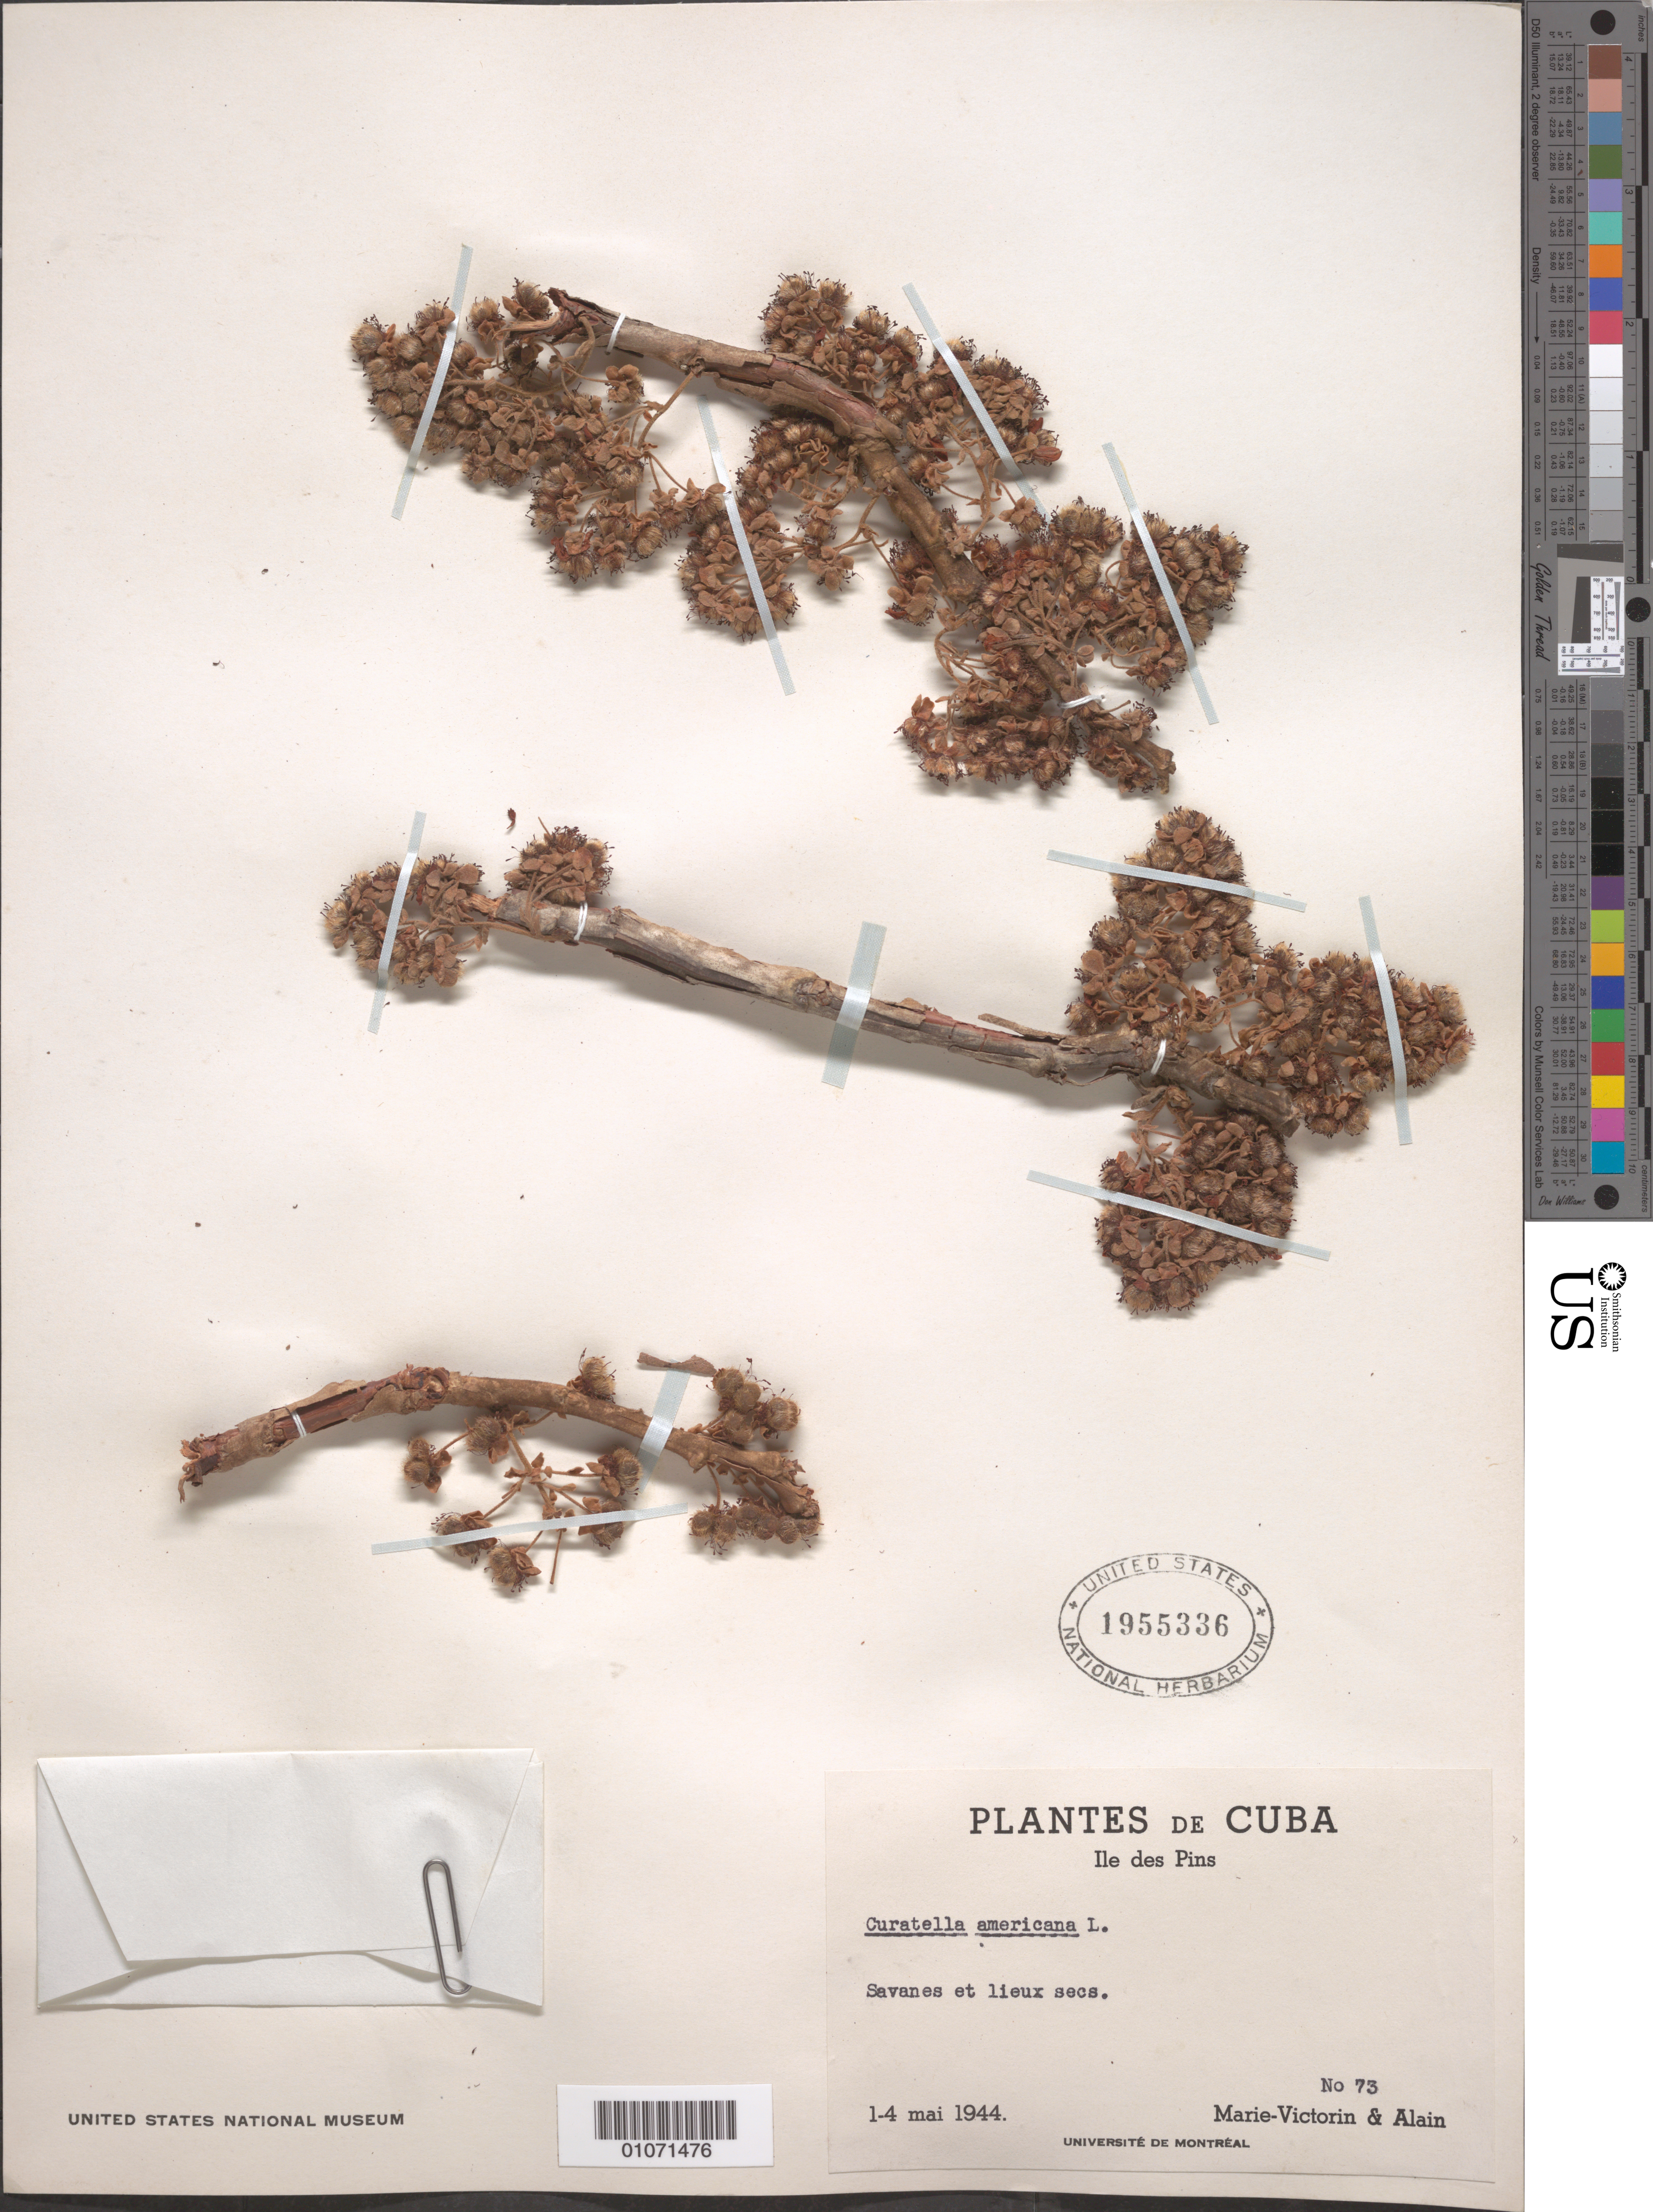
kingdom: Plantae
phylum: Tracheophyta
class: Magnoliopsida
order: Dilleniales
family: Dilleniaceae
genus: Curatella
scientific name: Curatella americana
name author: L.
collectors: Fr. Marie-Victorin & A. H. Liogier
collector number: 73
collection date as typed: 01 May 1944 to 04 May 1944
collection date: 1944-05-01/1944-05-04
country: Cuba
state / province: Isla de La Juventud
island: Isla de la Juventud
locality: Isle of Pines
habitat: Savanes et lieux secs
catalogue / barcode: US 1955336